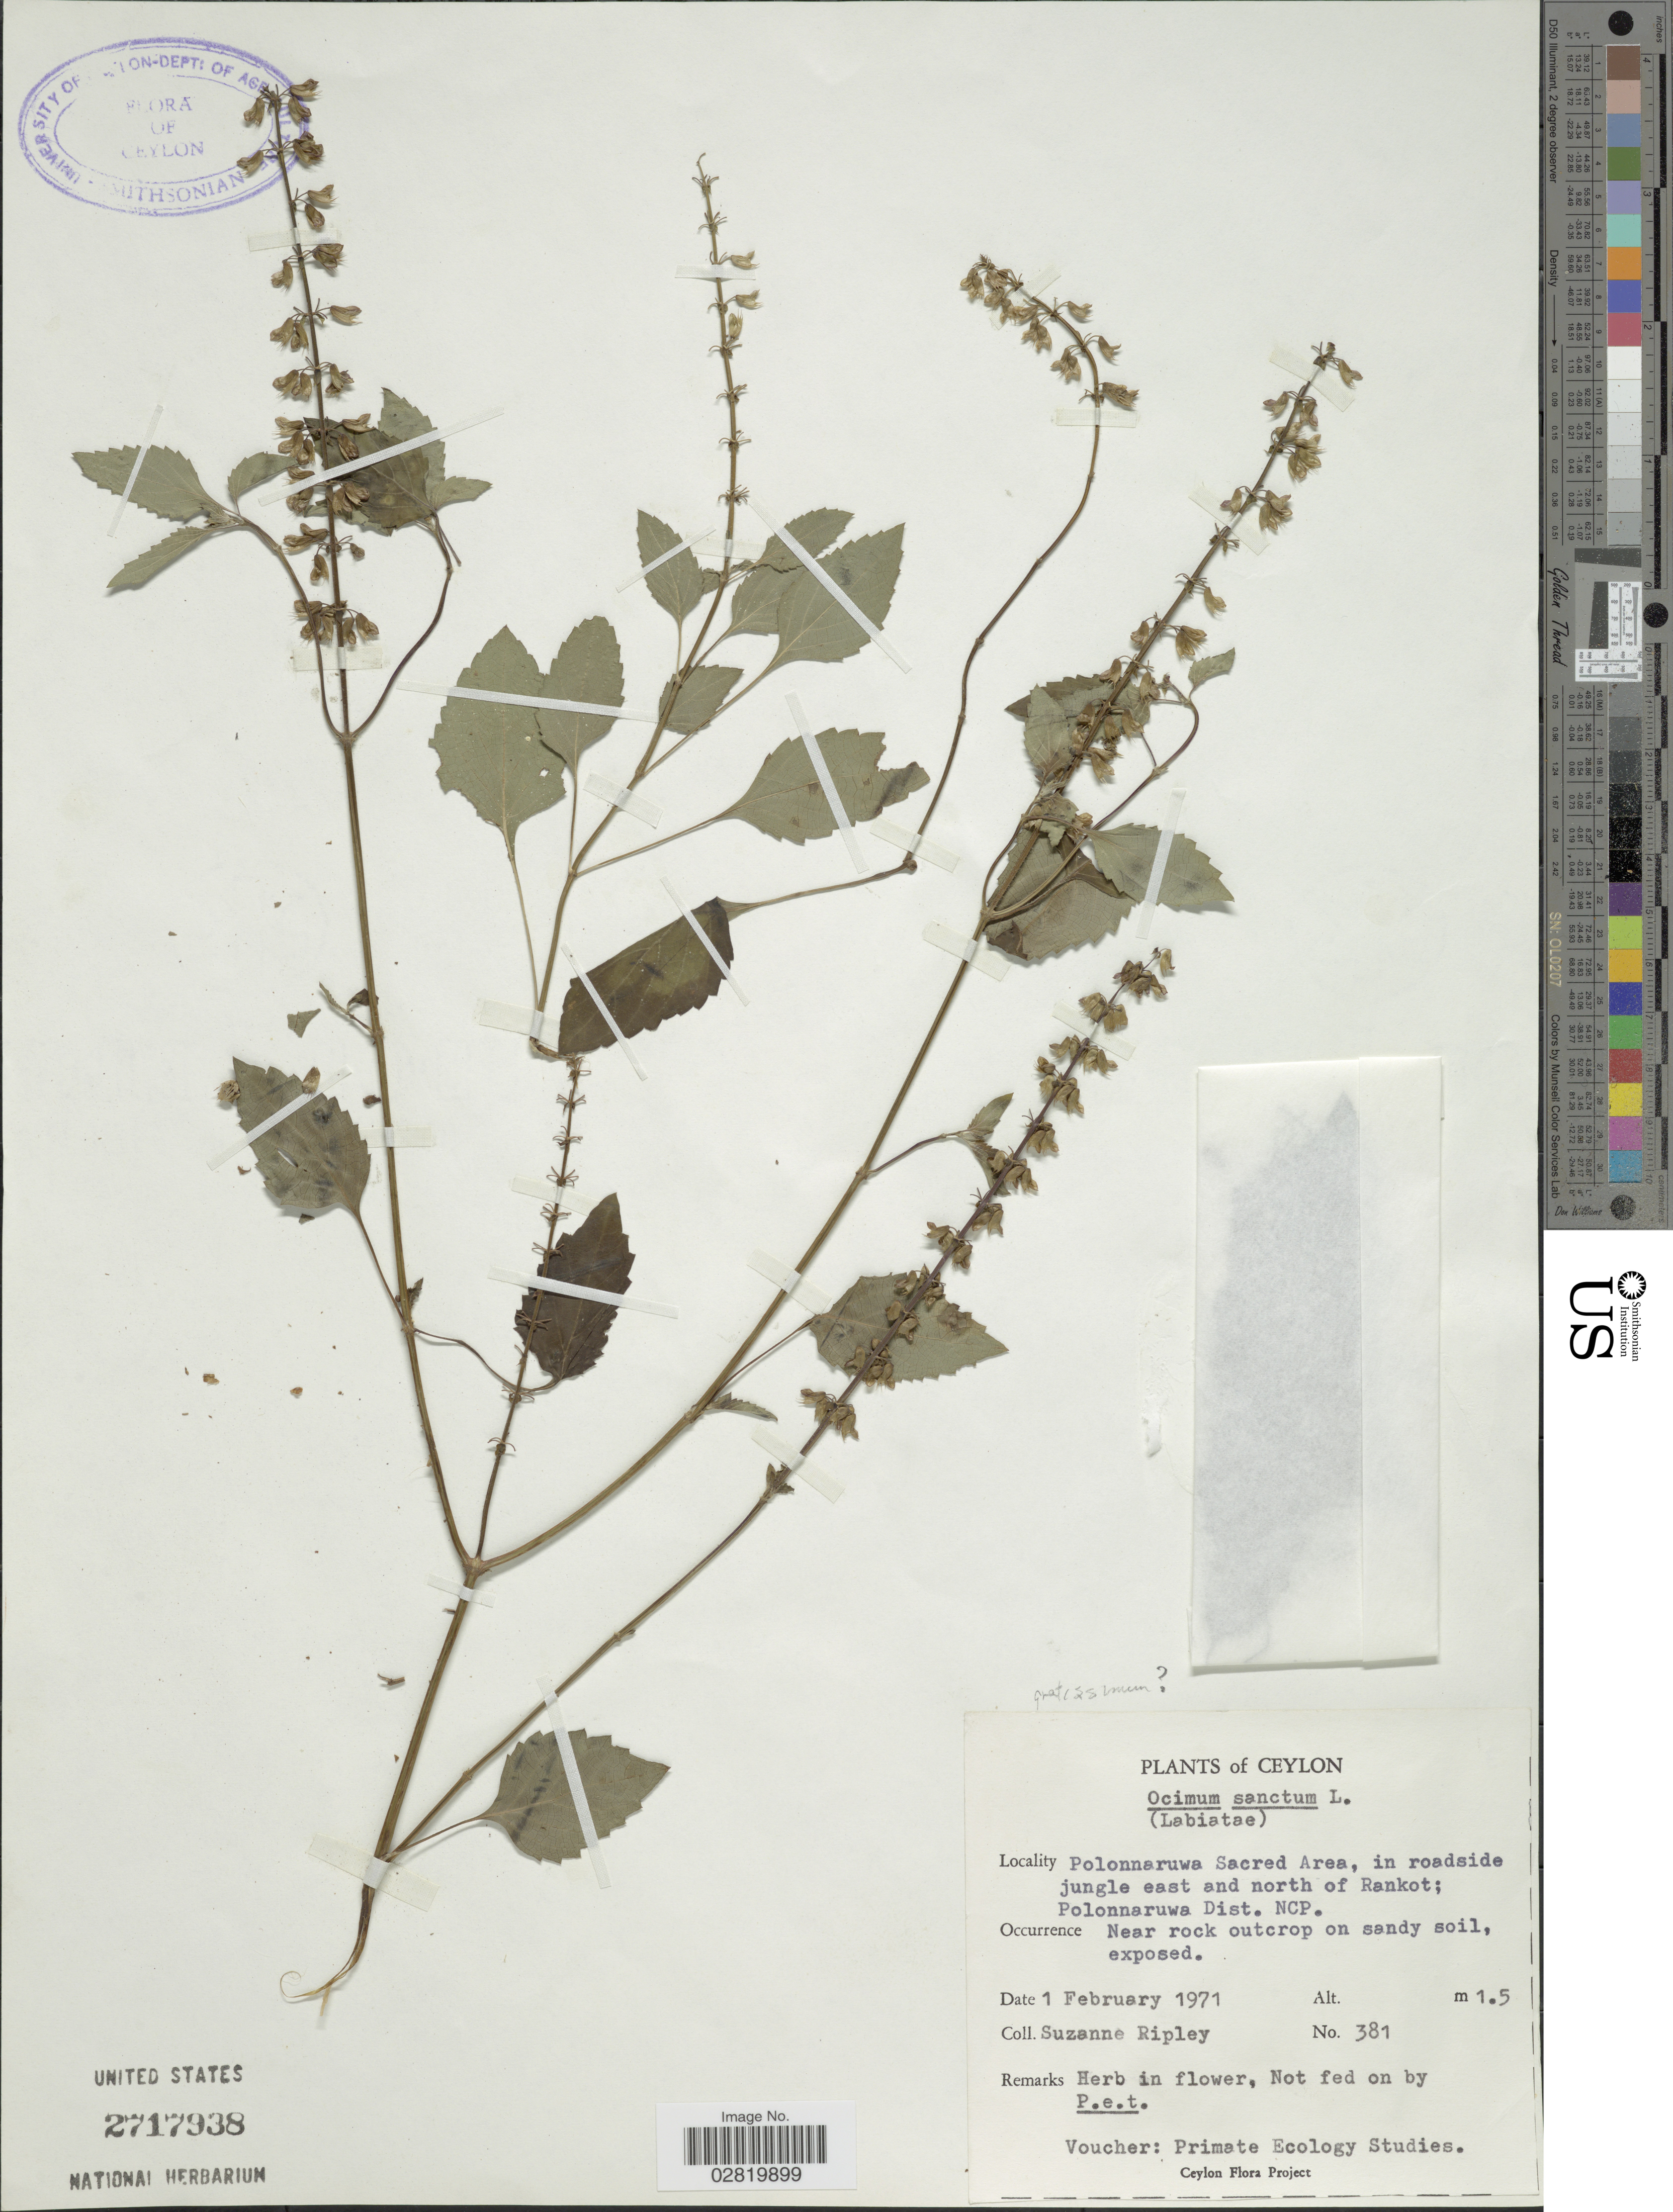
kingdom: Plantae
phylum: Tracheophyta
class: Magnoliopsida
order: Lamiales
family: Lamiaceae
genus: Ocimum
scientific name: Ocimum gratissimum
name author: L.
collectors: S. Ripley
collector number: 381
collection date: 1971-02-01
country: Sri Lanka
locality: Ceylon, Polonnaruwa Sacred Area, in roadside jungle east and north of Rankot; Polonnaruwa Dist. NCP.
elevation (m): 1.5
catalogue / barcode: US 2717938